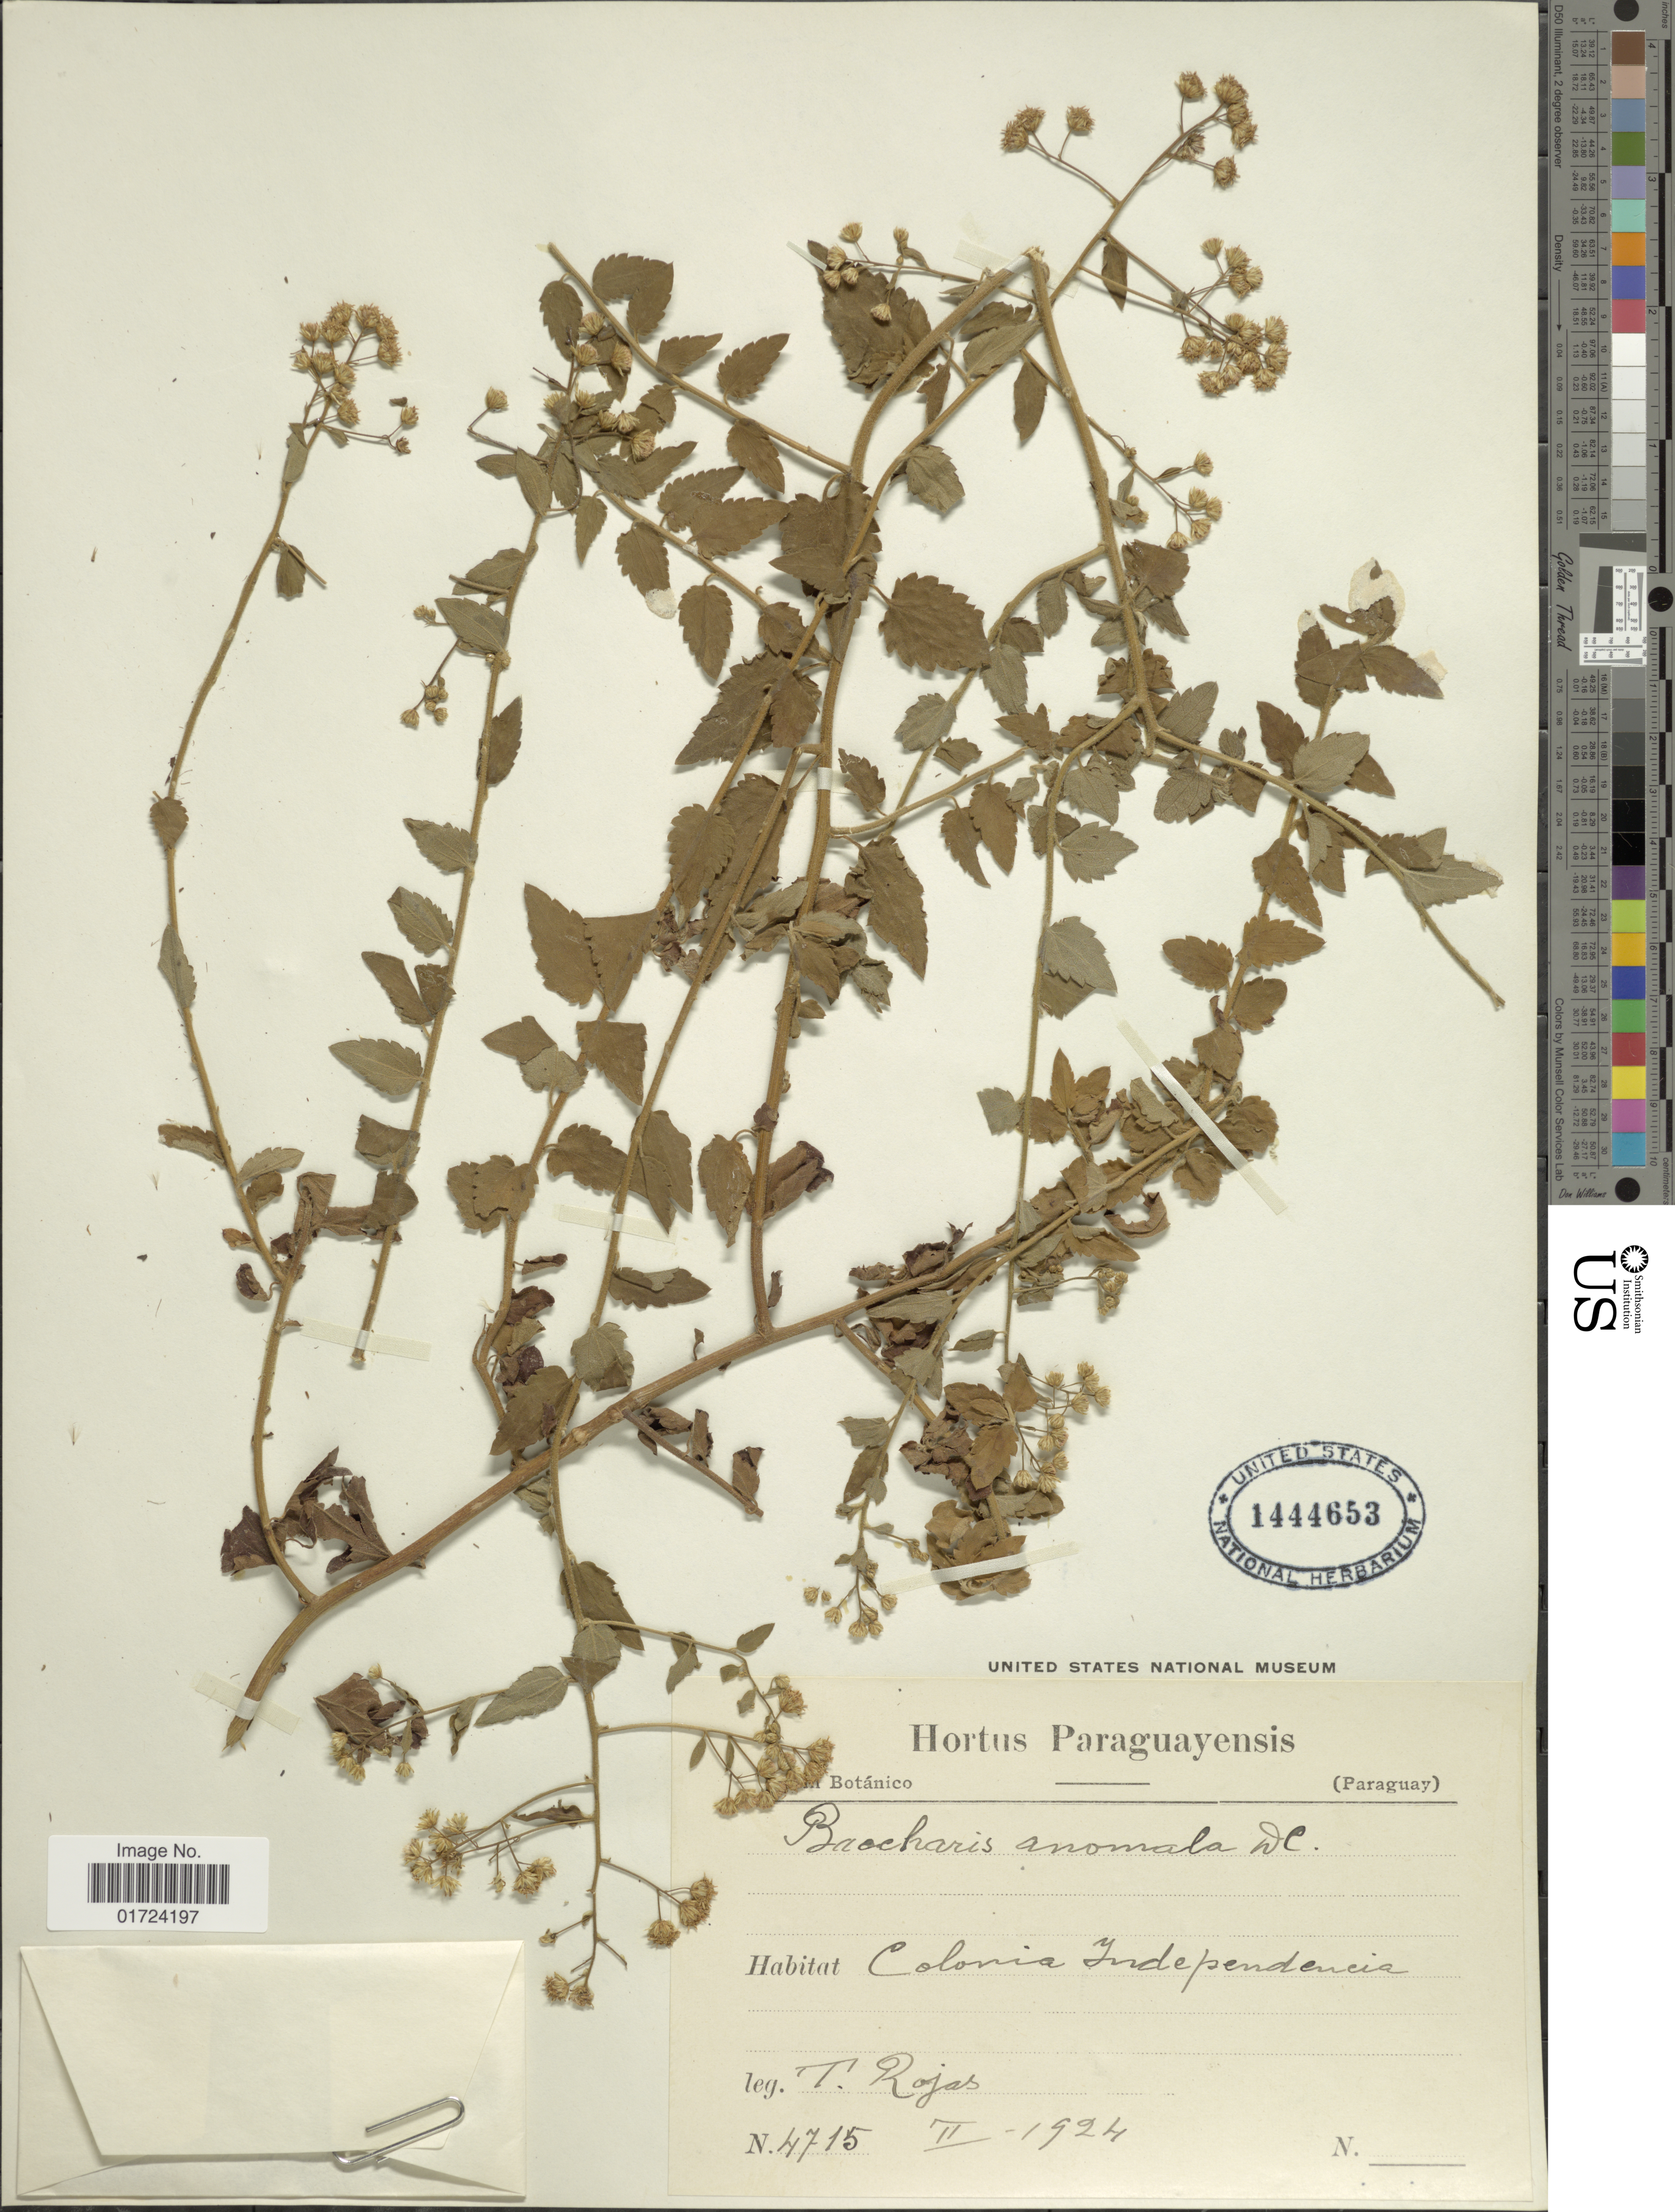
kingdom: Plantae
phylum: Tracheophyta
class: Magnoliopsida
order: Asterales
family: Asteraceae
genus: Baccharis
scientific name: Baccharis anomala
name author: DC.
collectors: T. Rojas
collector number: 4715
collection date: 1924-02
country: Paraguay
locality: Colonia Independencia.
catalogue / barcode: US 1444653